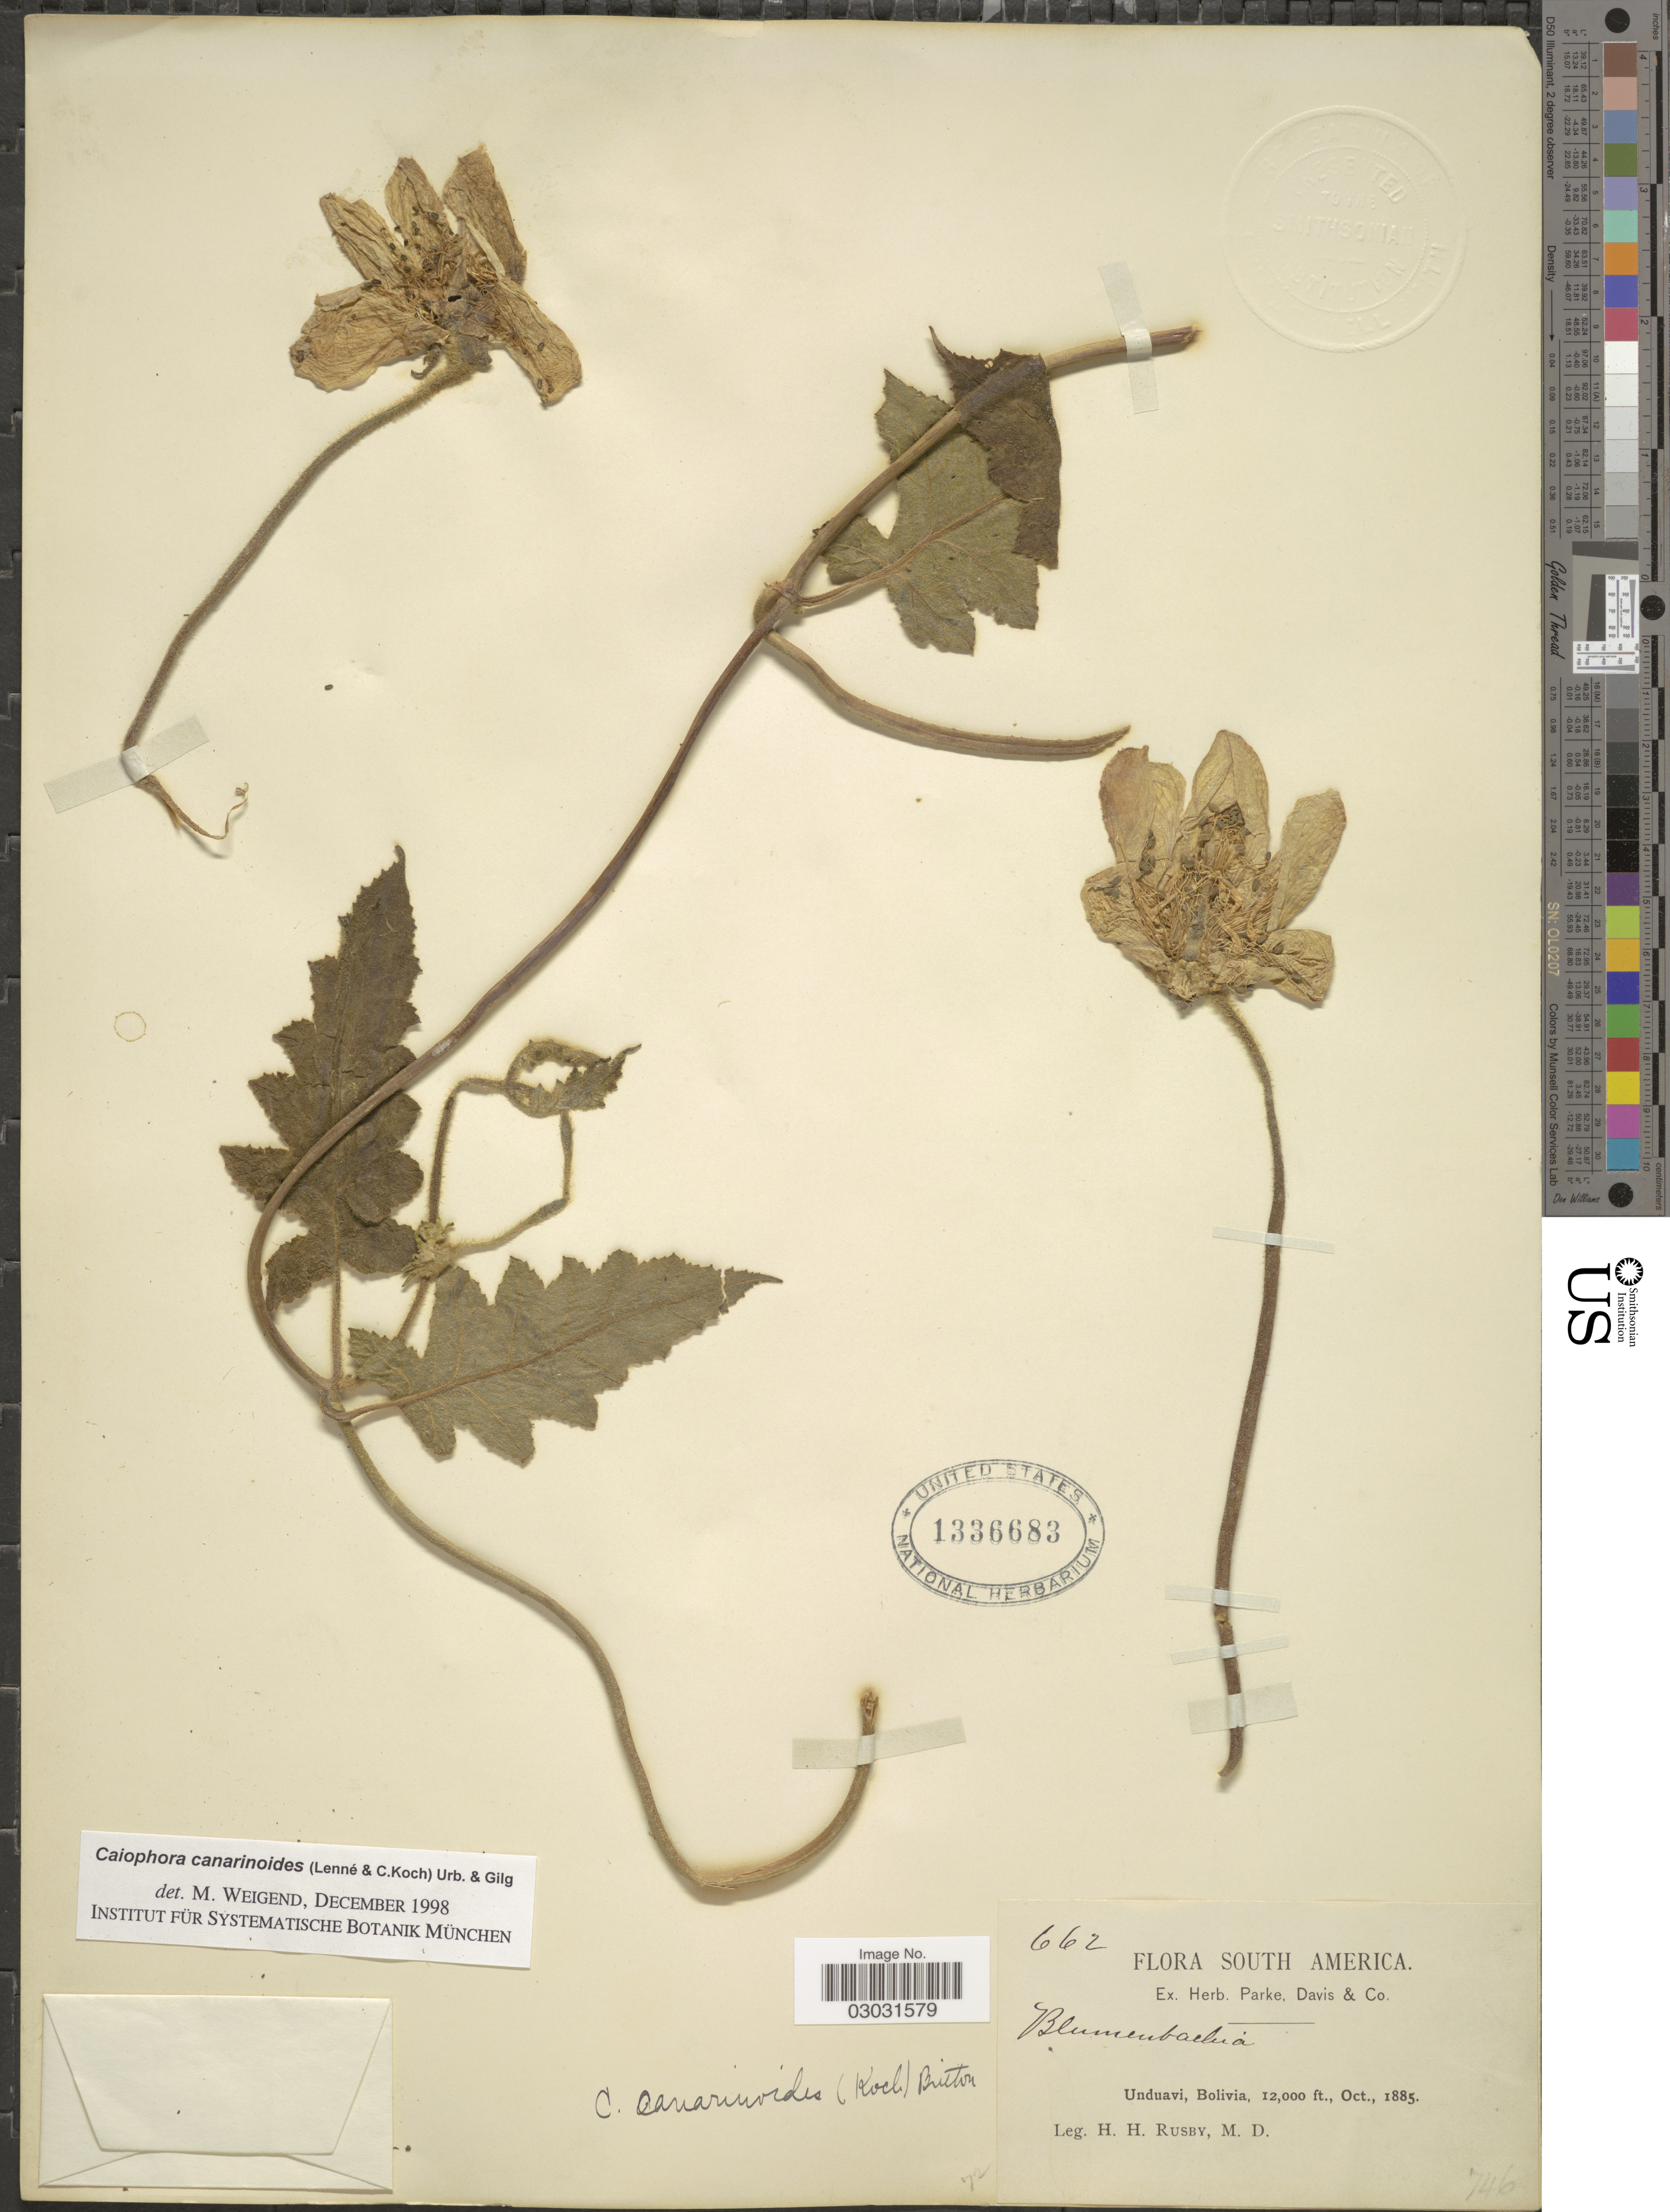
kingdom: Plantae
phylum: Tracheophyta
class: Magnoliopsida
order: Cornales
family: Loasaceae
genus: Caiophora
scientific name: Caiophora canarinoides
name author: (Lenné & K. Koch) Urb. & Gilg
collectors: H. H. Rusby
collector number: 662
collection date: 1885-10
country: Bolivia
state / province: La Paz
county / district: Nor Yungas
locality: Unduavi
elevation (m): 3658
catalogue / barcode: US 1336683